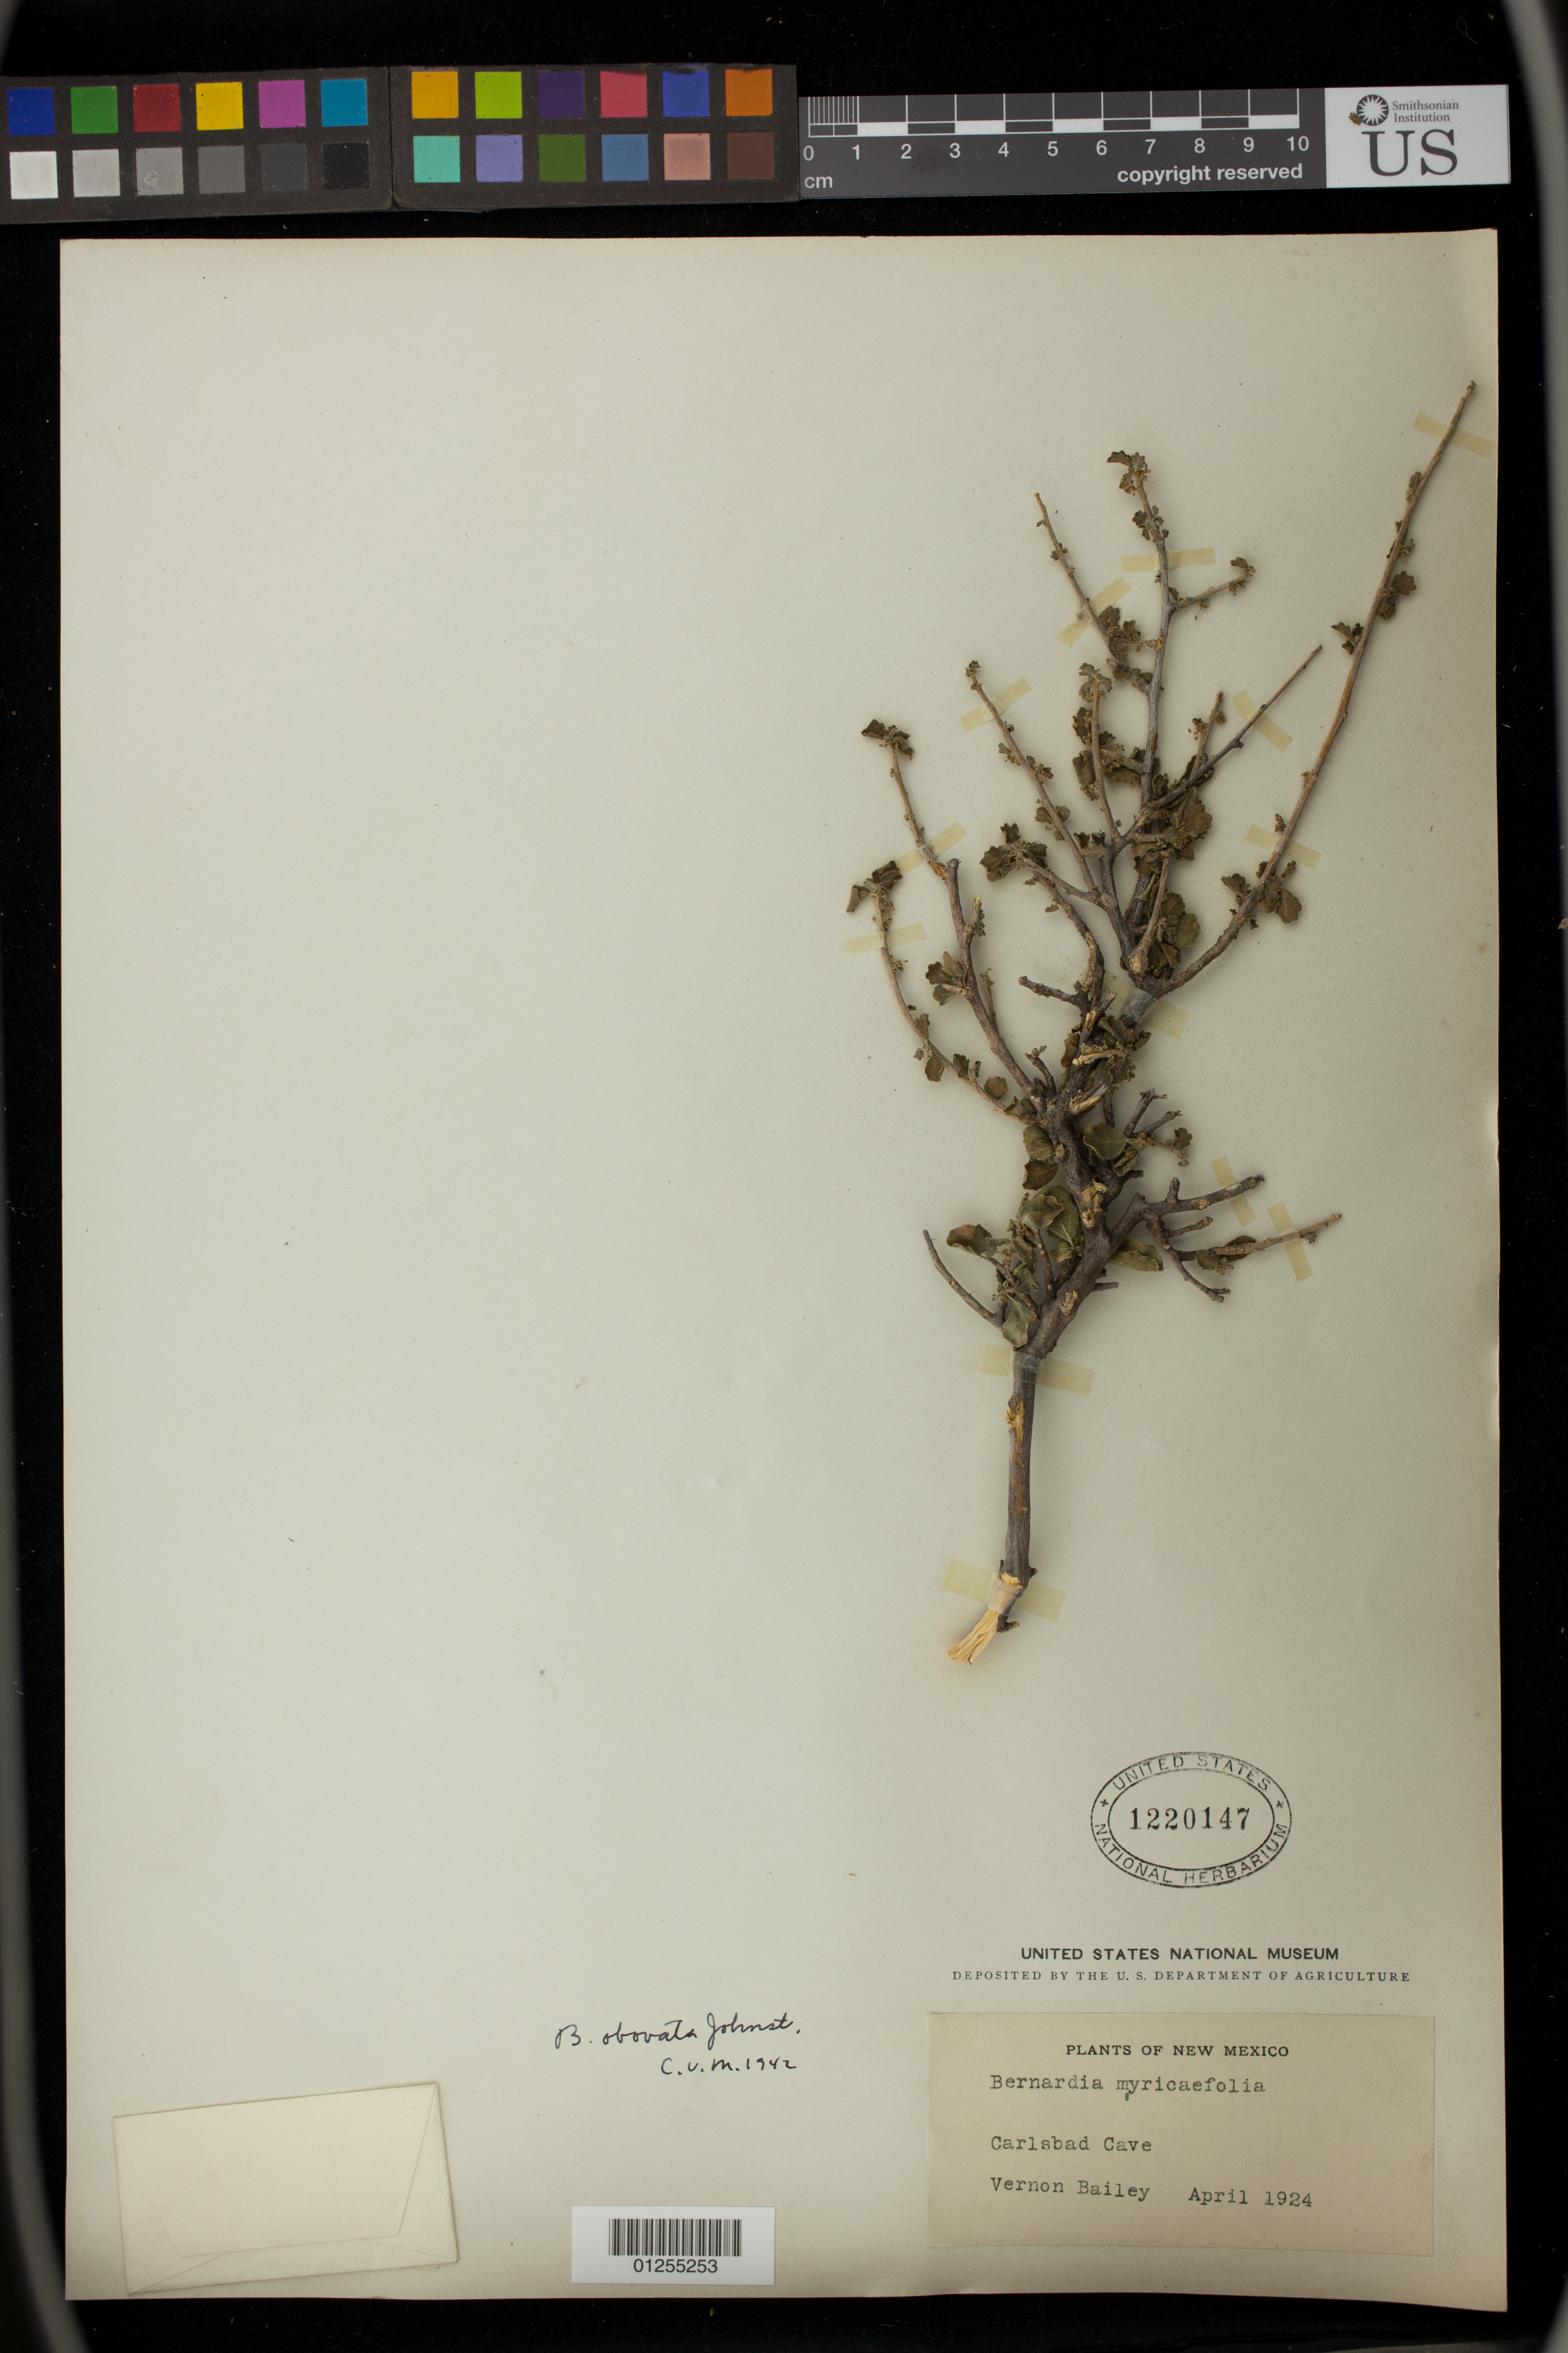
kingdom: Plantae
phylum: Tracheophyta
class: Magnoliopsida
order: Malpighiales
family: Euphorbiaceae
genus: Bernardia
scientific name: Bernardia obovata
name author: I.M. Johnst.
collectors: V. O. Bailey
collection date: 1924-04-01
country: United States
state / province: New Mexico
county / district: Eddy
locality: Carlsbad Cave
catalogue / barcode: US 1220147